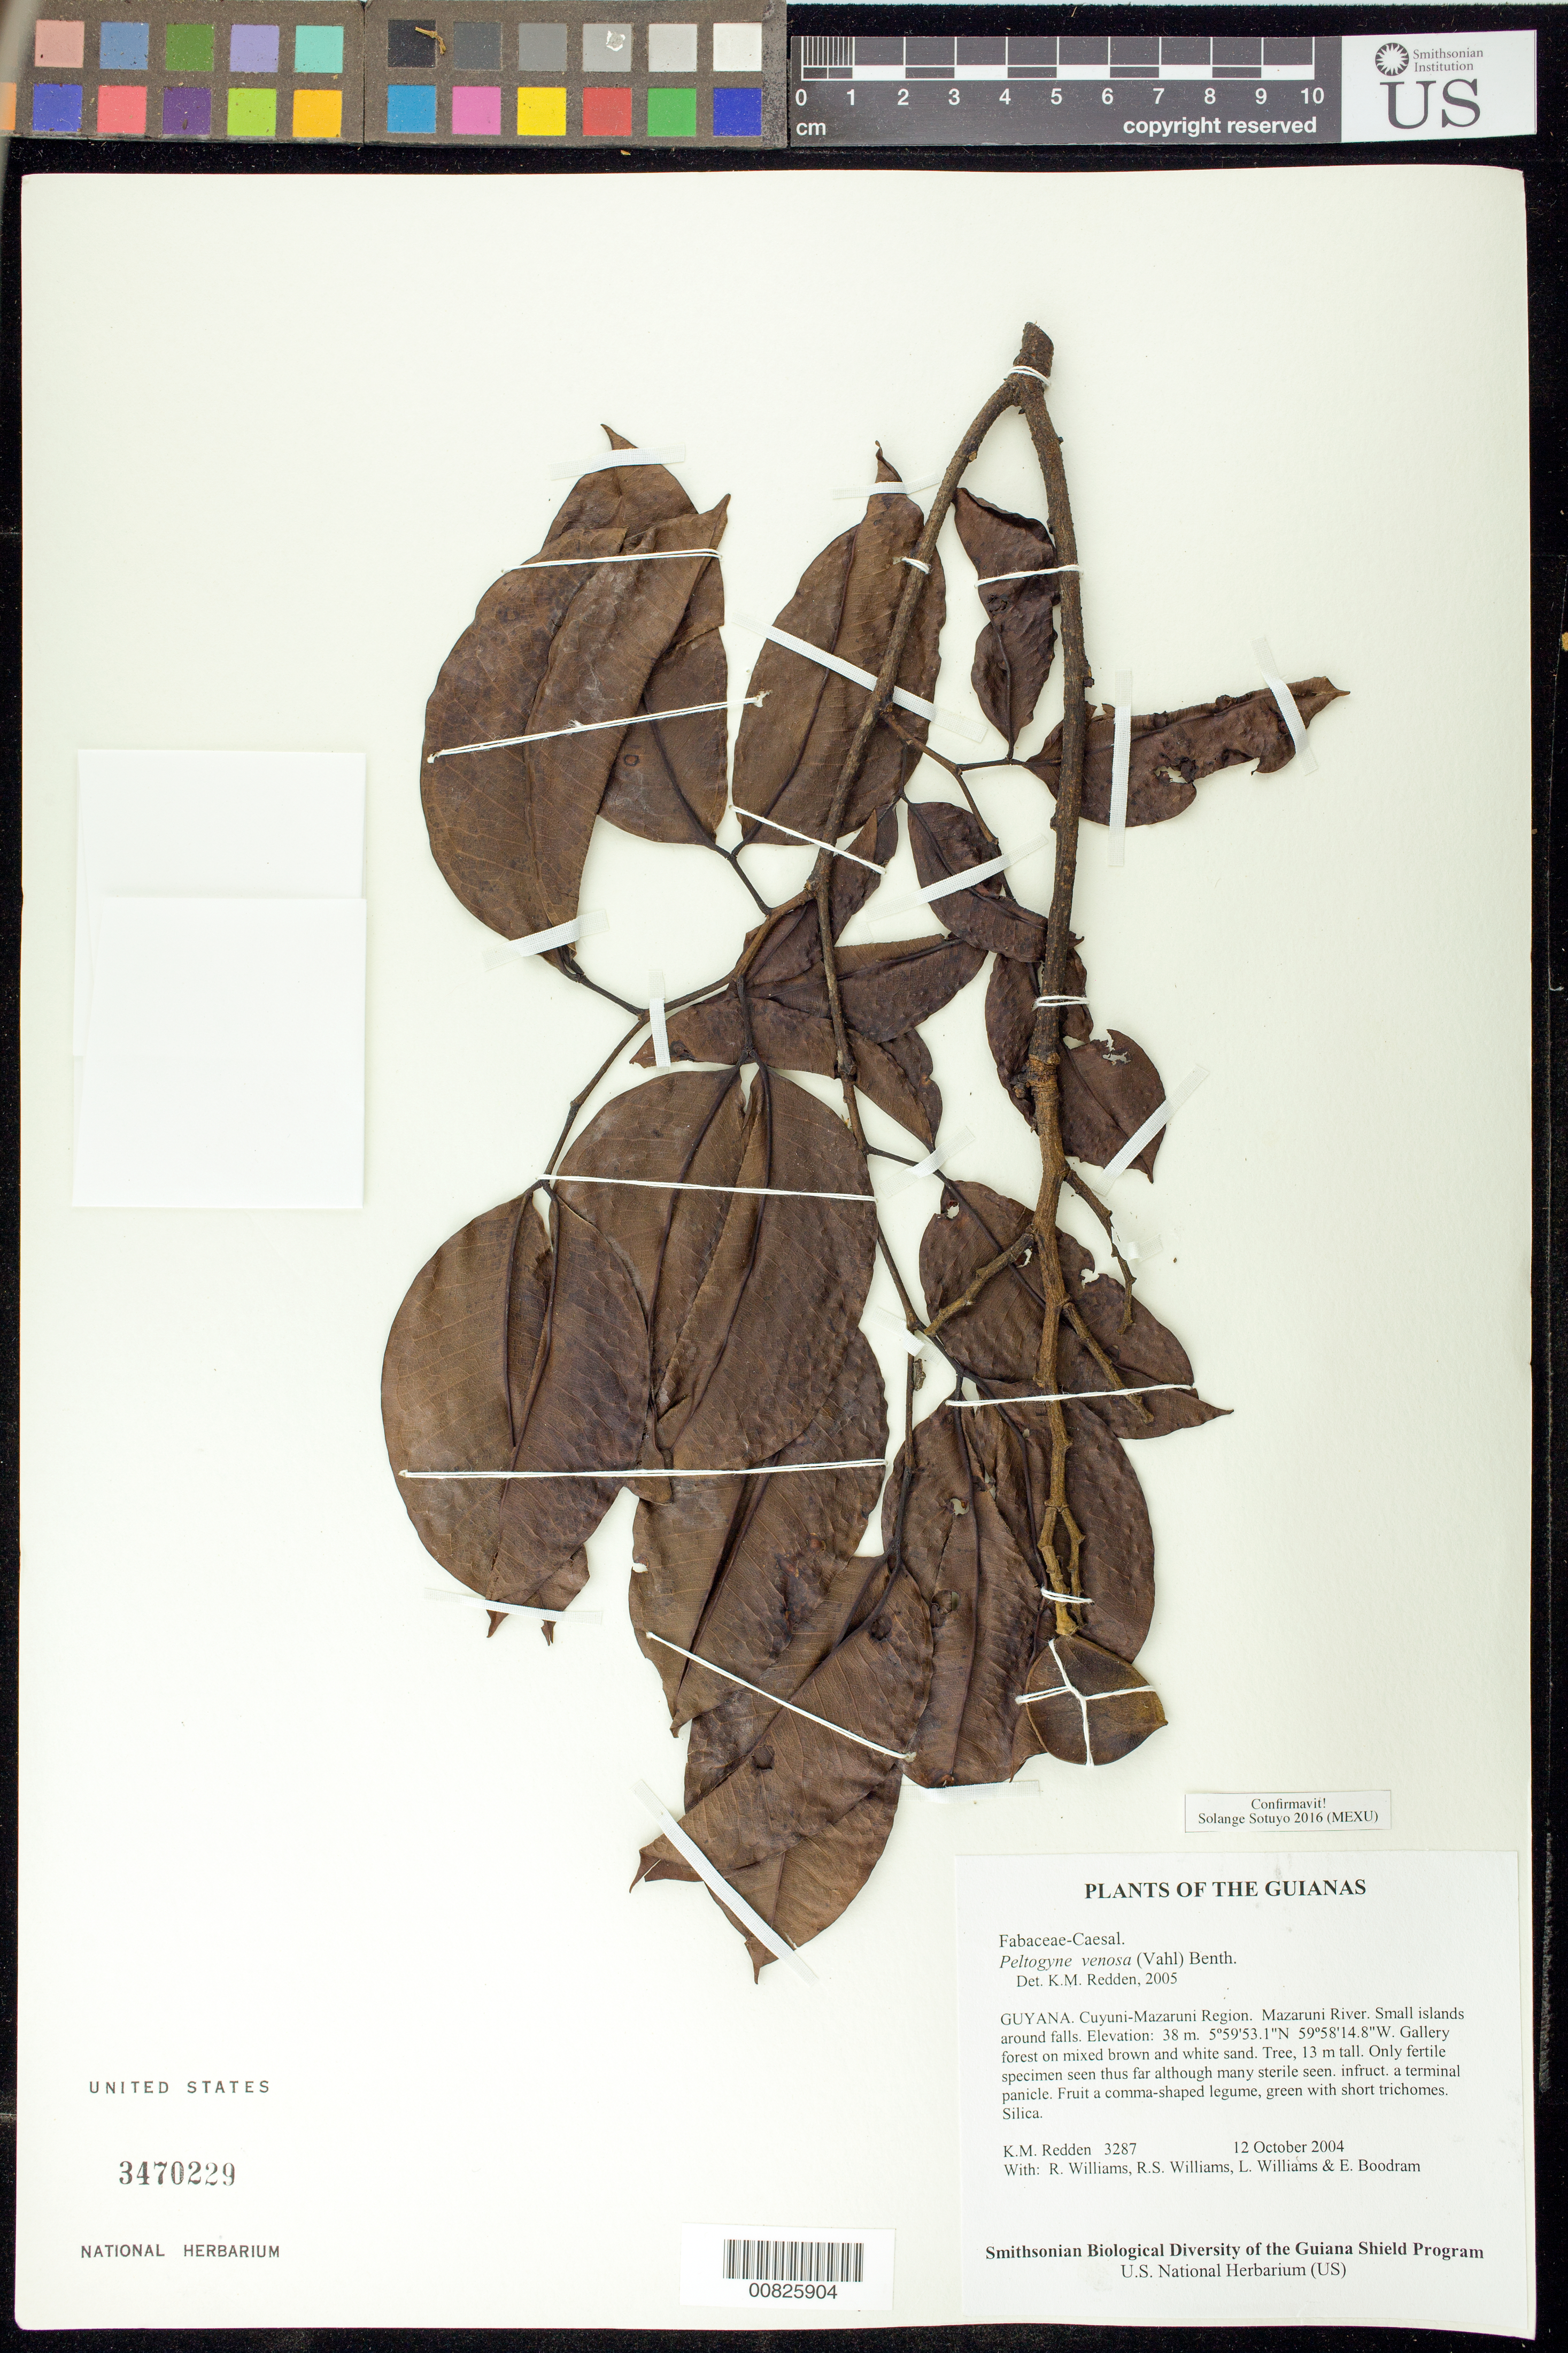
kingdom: Plantae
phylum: Tracheophyta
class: Magnoliopsida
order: Fabales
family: Fabaceae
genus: Peltogyne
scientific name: Peltogyne venosa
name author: (Vahl) Benth.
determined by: Sotuyo, Solange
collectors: K. M. Redden, R. Williams, R. S. Williams, L. Williams & E. Boodram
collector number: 3287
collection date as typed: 12 October 2004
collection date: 2004-10-12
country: Guyana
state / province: Cuyuni-Mazaruni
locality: Mazaruni River. Small islands around falls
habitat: Gallery forest on mixed brown and white sand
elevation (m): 38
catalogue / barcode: US 3470229